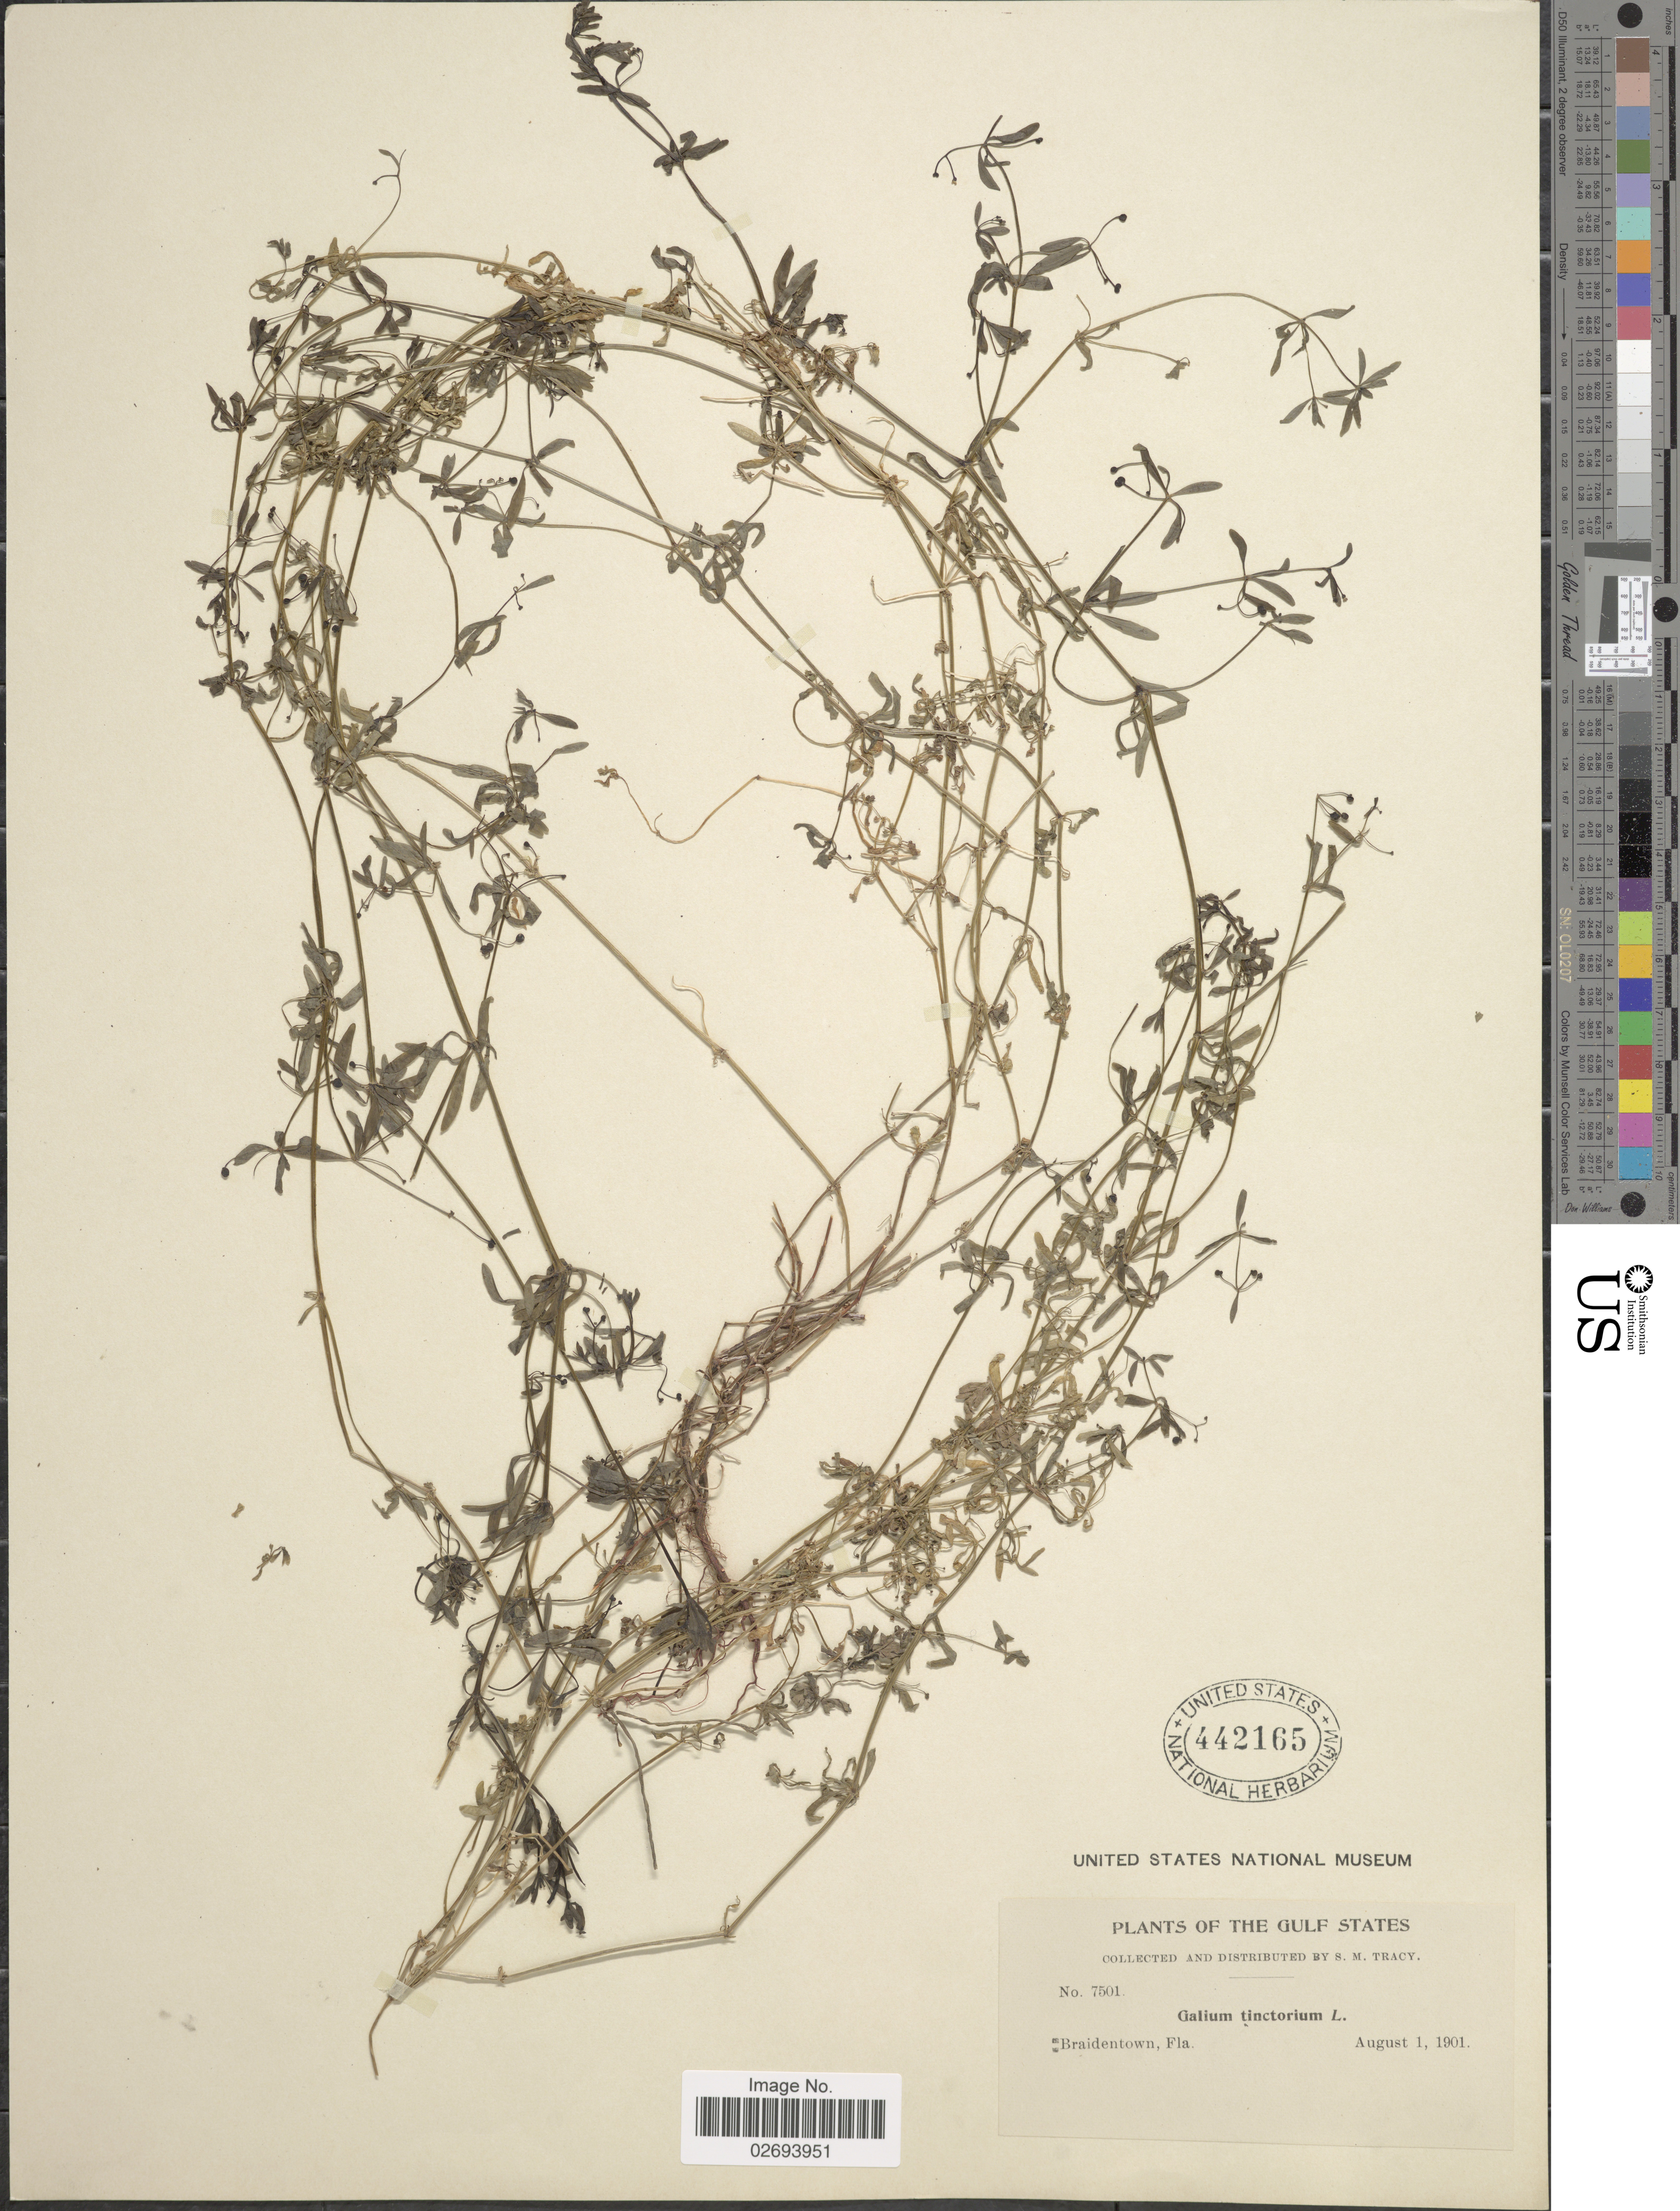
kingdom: Plantae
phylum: Tracheophyta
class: Magnoliopsida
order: Gentianales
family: Rubiaceae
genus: Galium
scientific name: Galium tinctorium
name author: (L.) Scop.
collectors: S. M. Tracy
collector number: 7501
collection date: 1901-08-01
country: United States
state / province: Florida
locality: Gulf States. Braidentown.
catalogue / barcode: US 442165